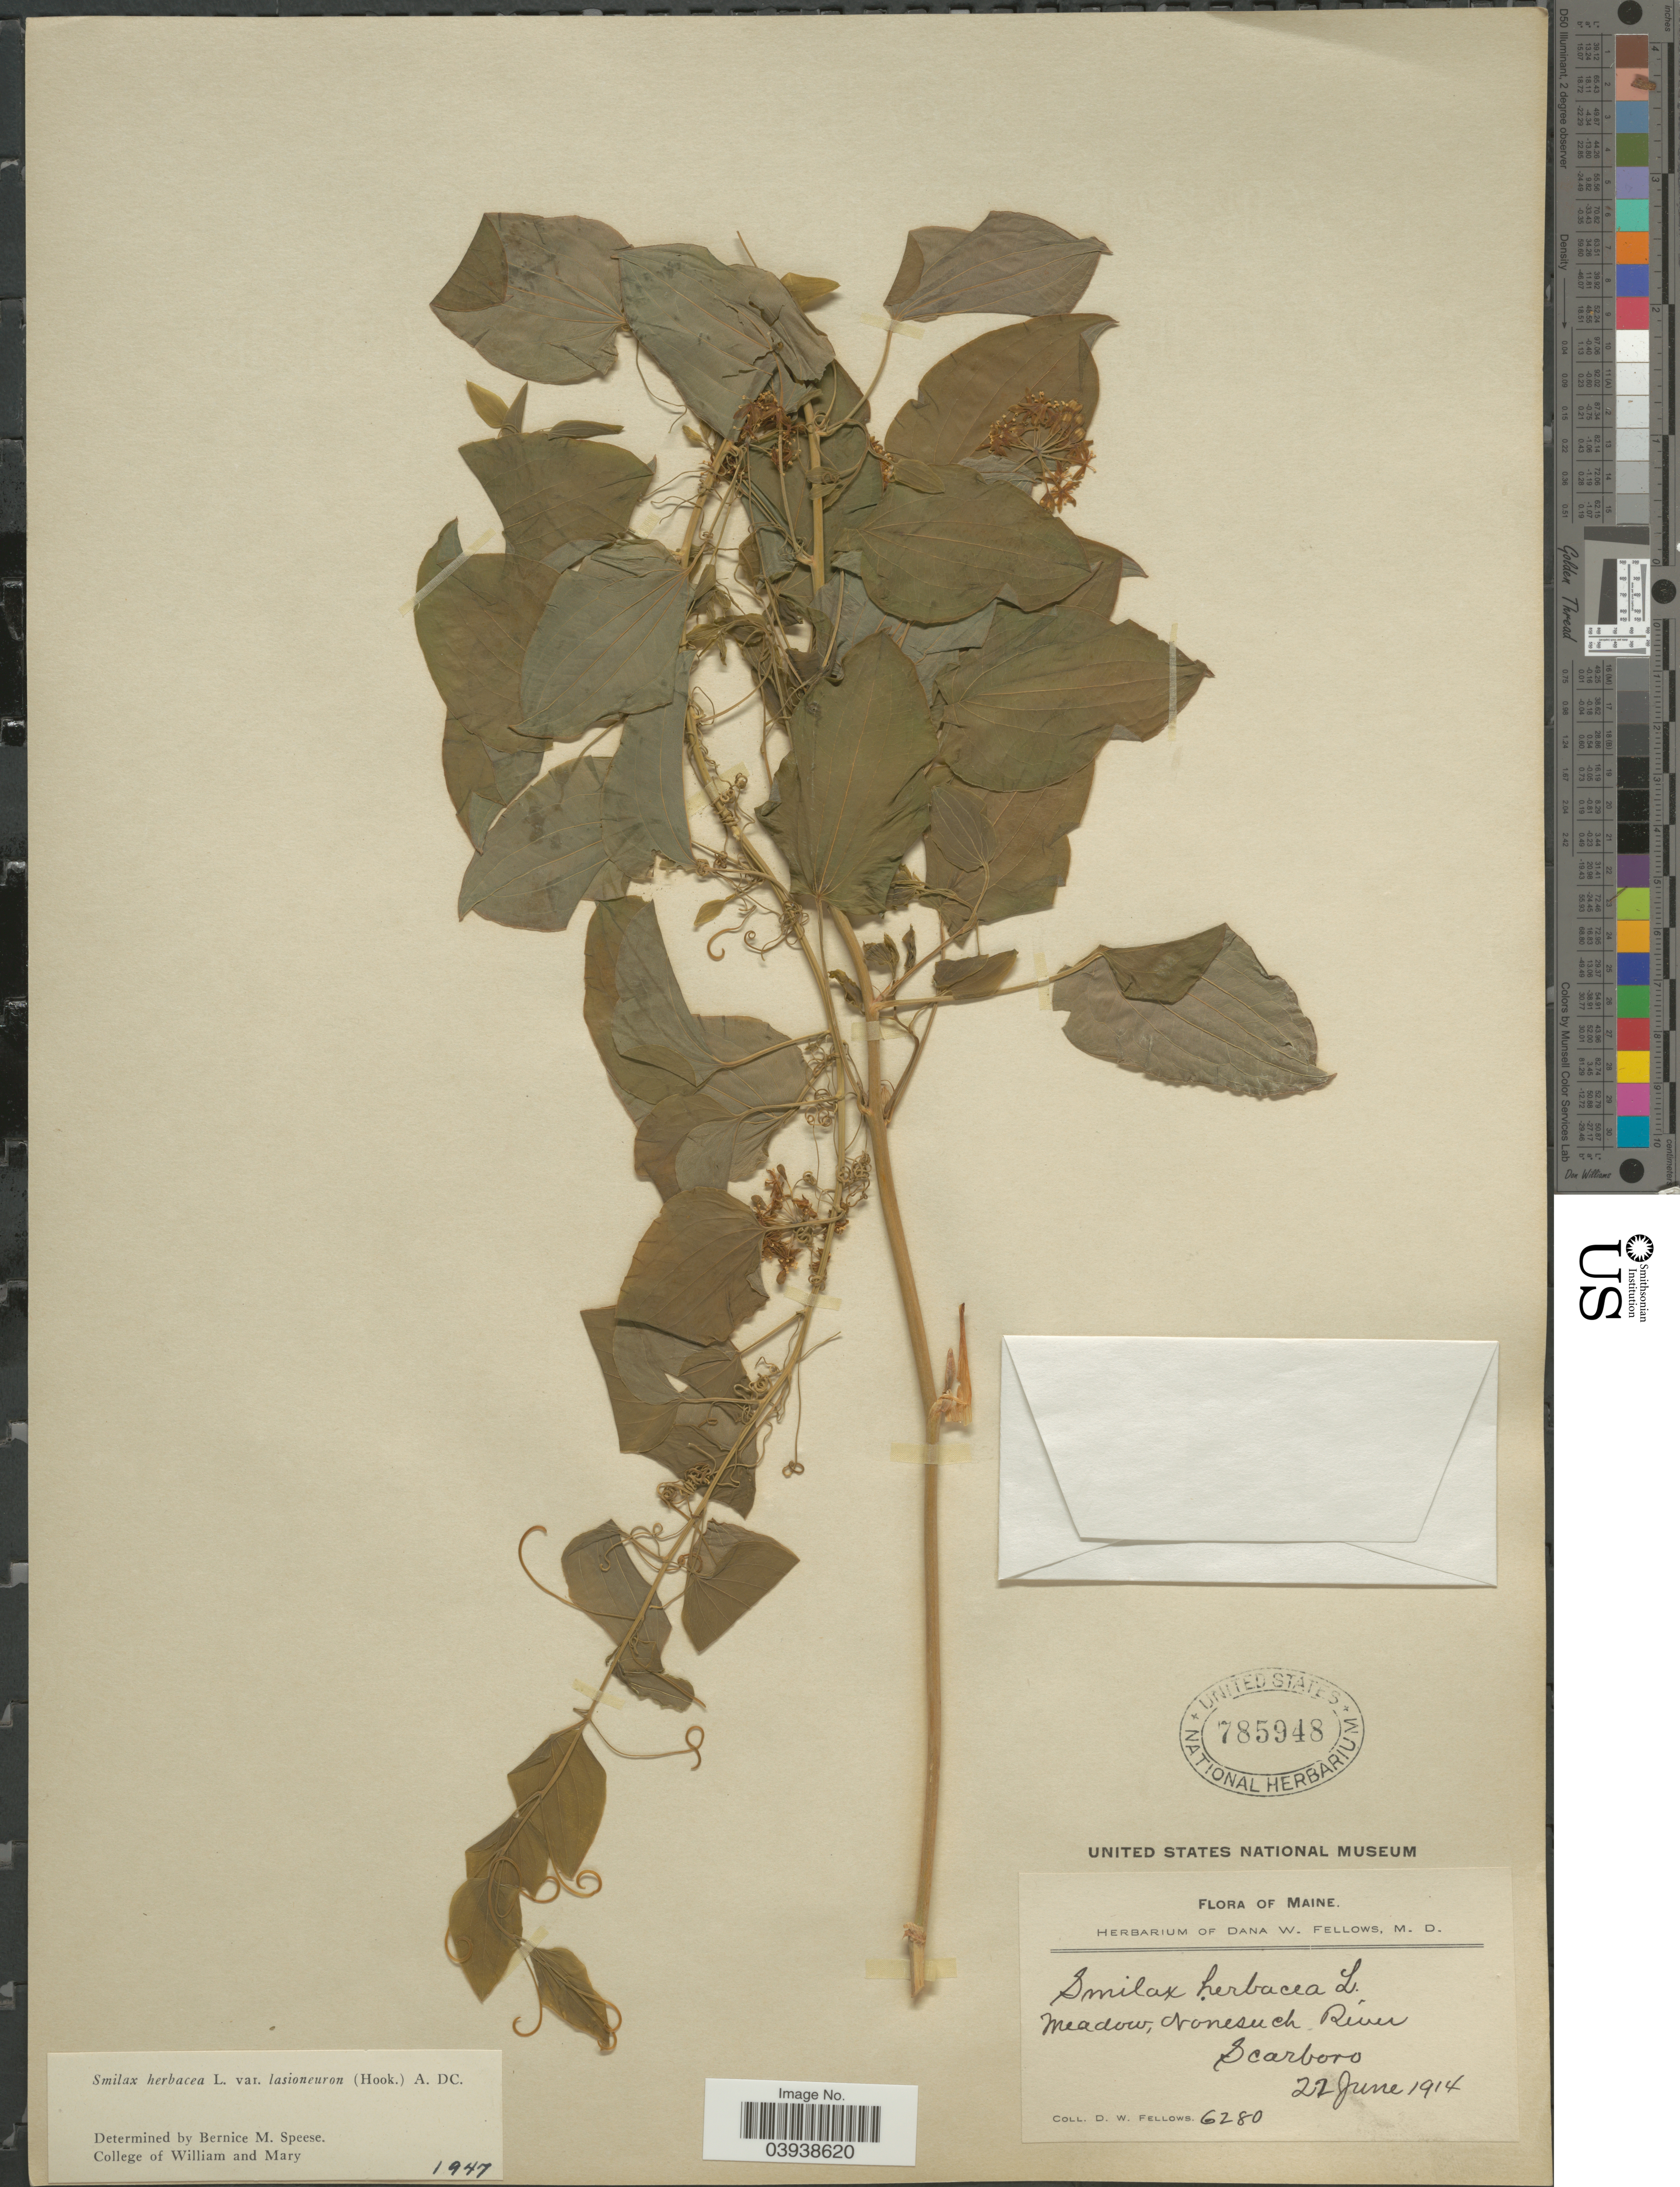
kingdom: Plantae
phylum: Tracheophyta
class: Liliopsida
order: Liliales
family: Smilacaceae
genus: Smilax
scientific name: Smilax herbacea var. lasioneuron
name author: (Hook.) A. DC.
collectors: D. W. Fellows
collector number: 6280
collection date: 1914-06-22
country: United States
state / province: Maine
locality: Meadow, Nonesuch River. Scarboro.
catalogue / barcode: US 785948